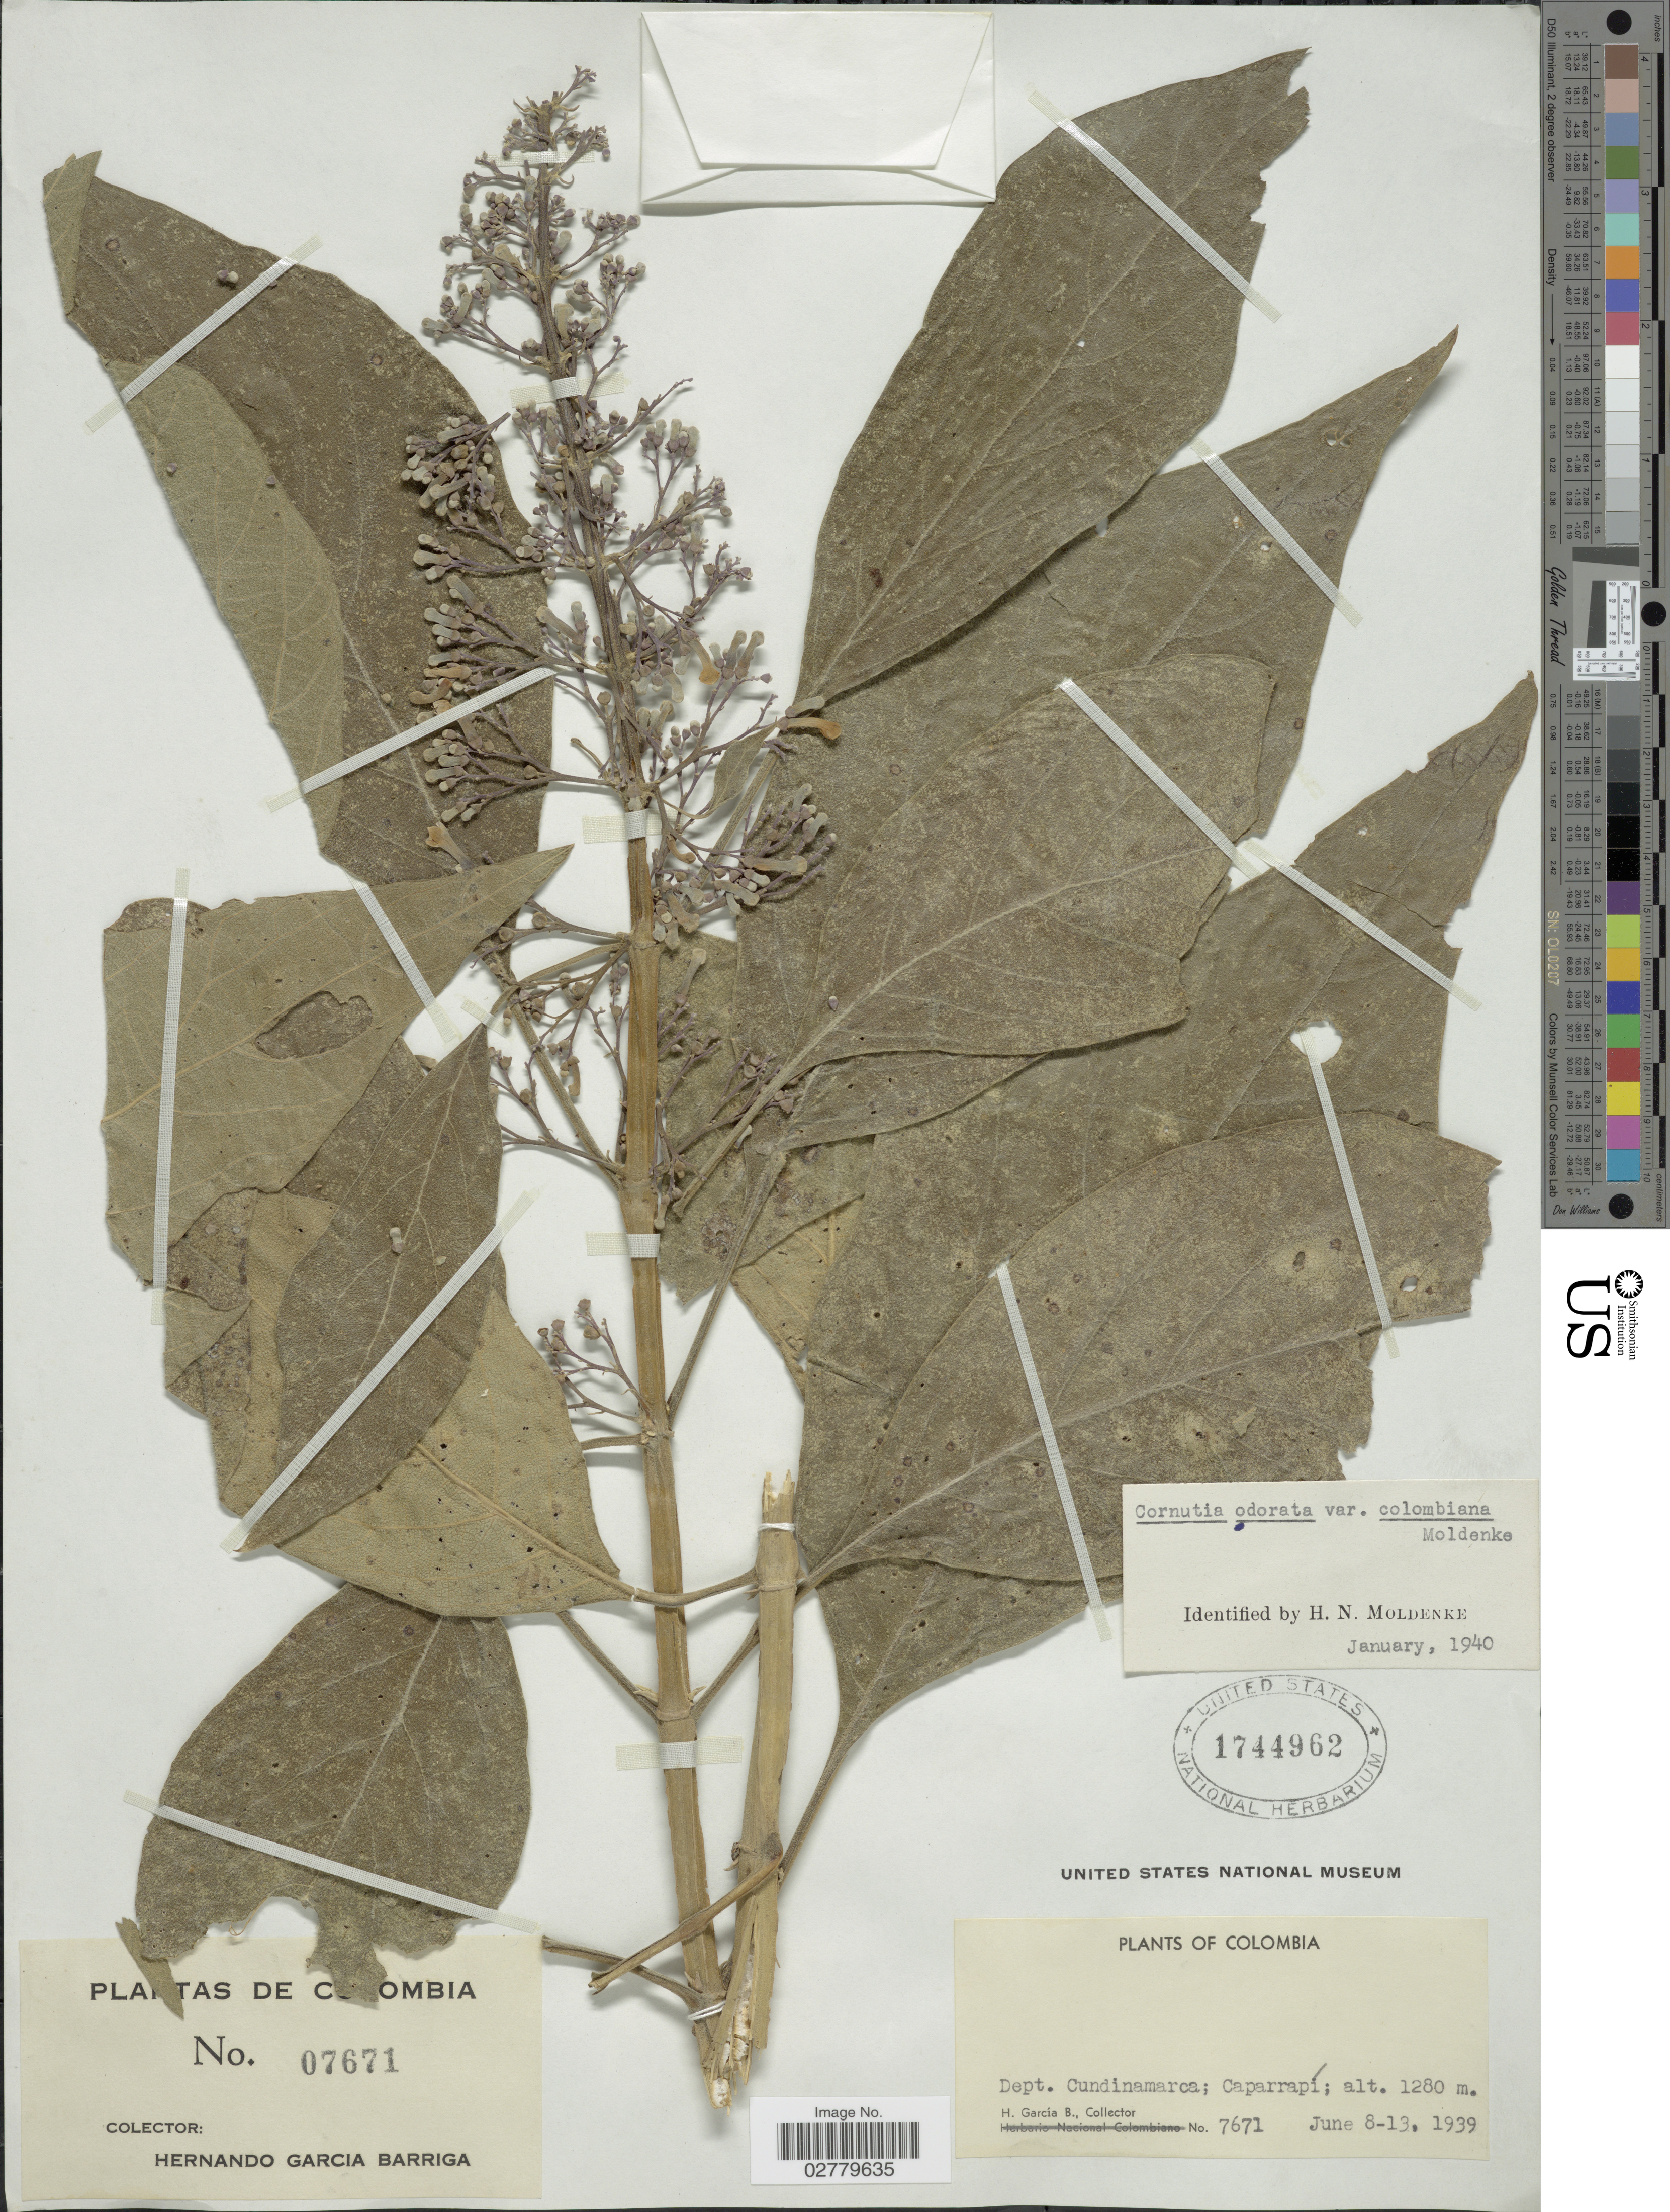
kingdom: Plantae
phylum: Tracheophyta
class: Magnoliopsida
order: Lamiales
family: Lamiaceae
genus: Cornutia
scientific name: Cornutia odorata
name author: (Poepp.) Schauer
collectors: H. García Barriga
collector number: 7671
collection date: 1939-06-08/1939-06-13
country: Colombia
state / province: Cundinamarca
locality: Dept. Cundinamarca; Caparrapí.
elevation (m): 1280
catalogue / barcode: US 1744962